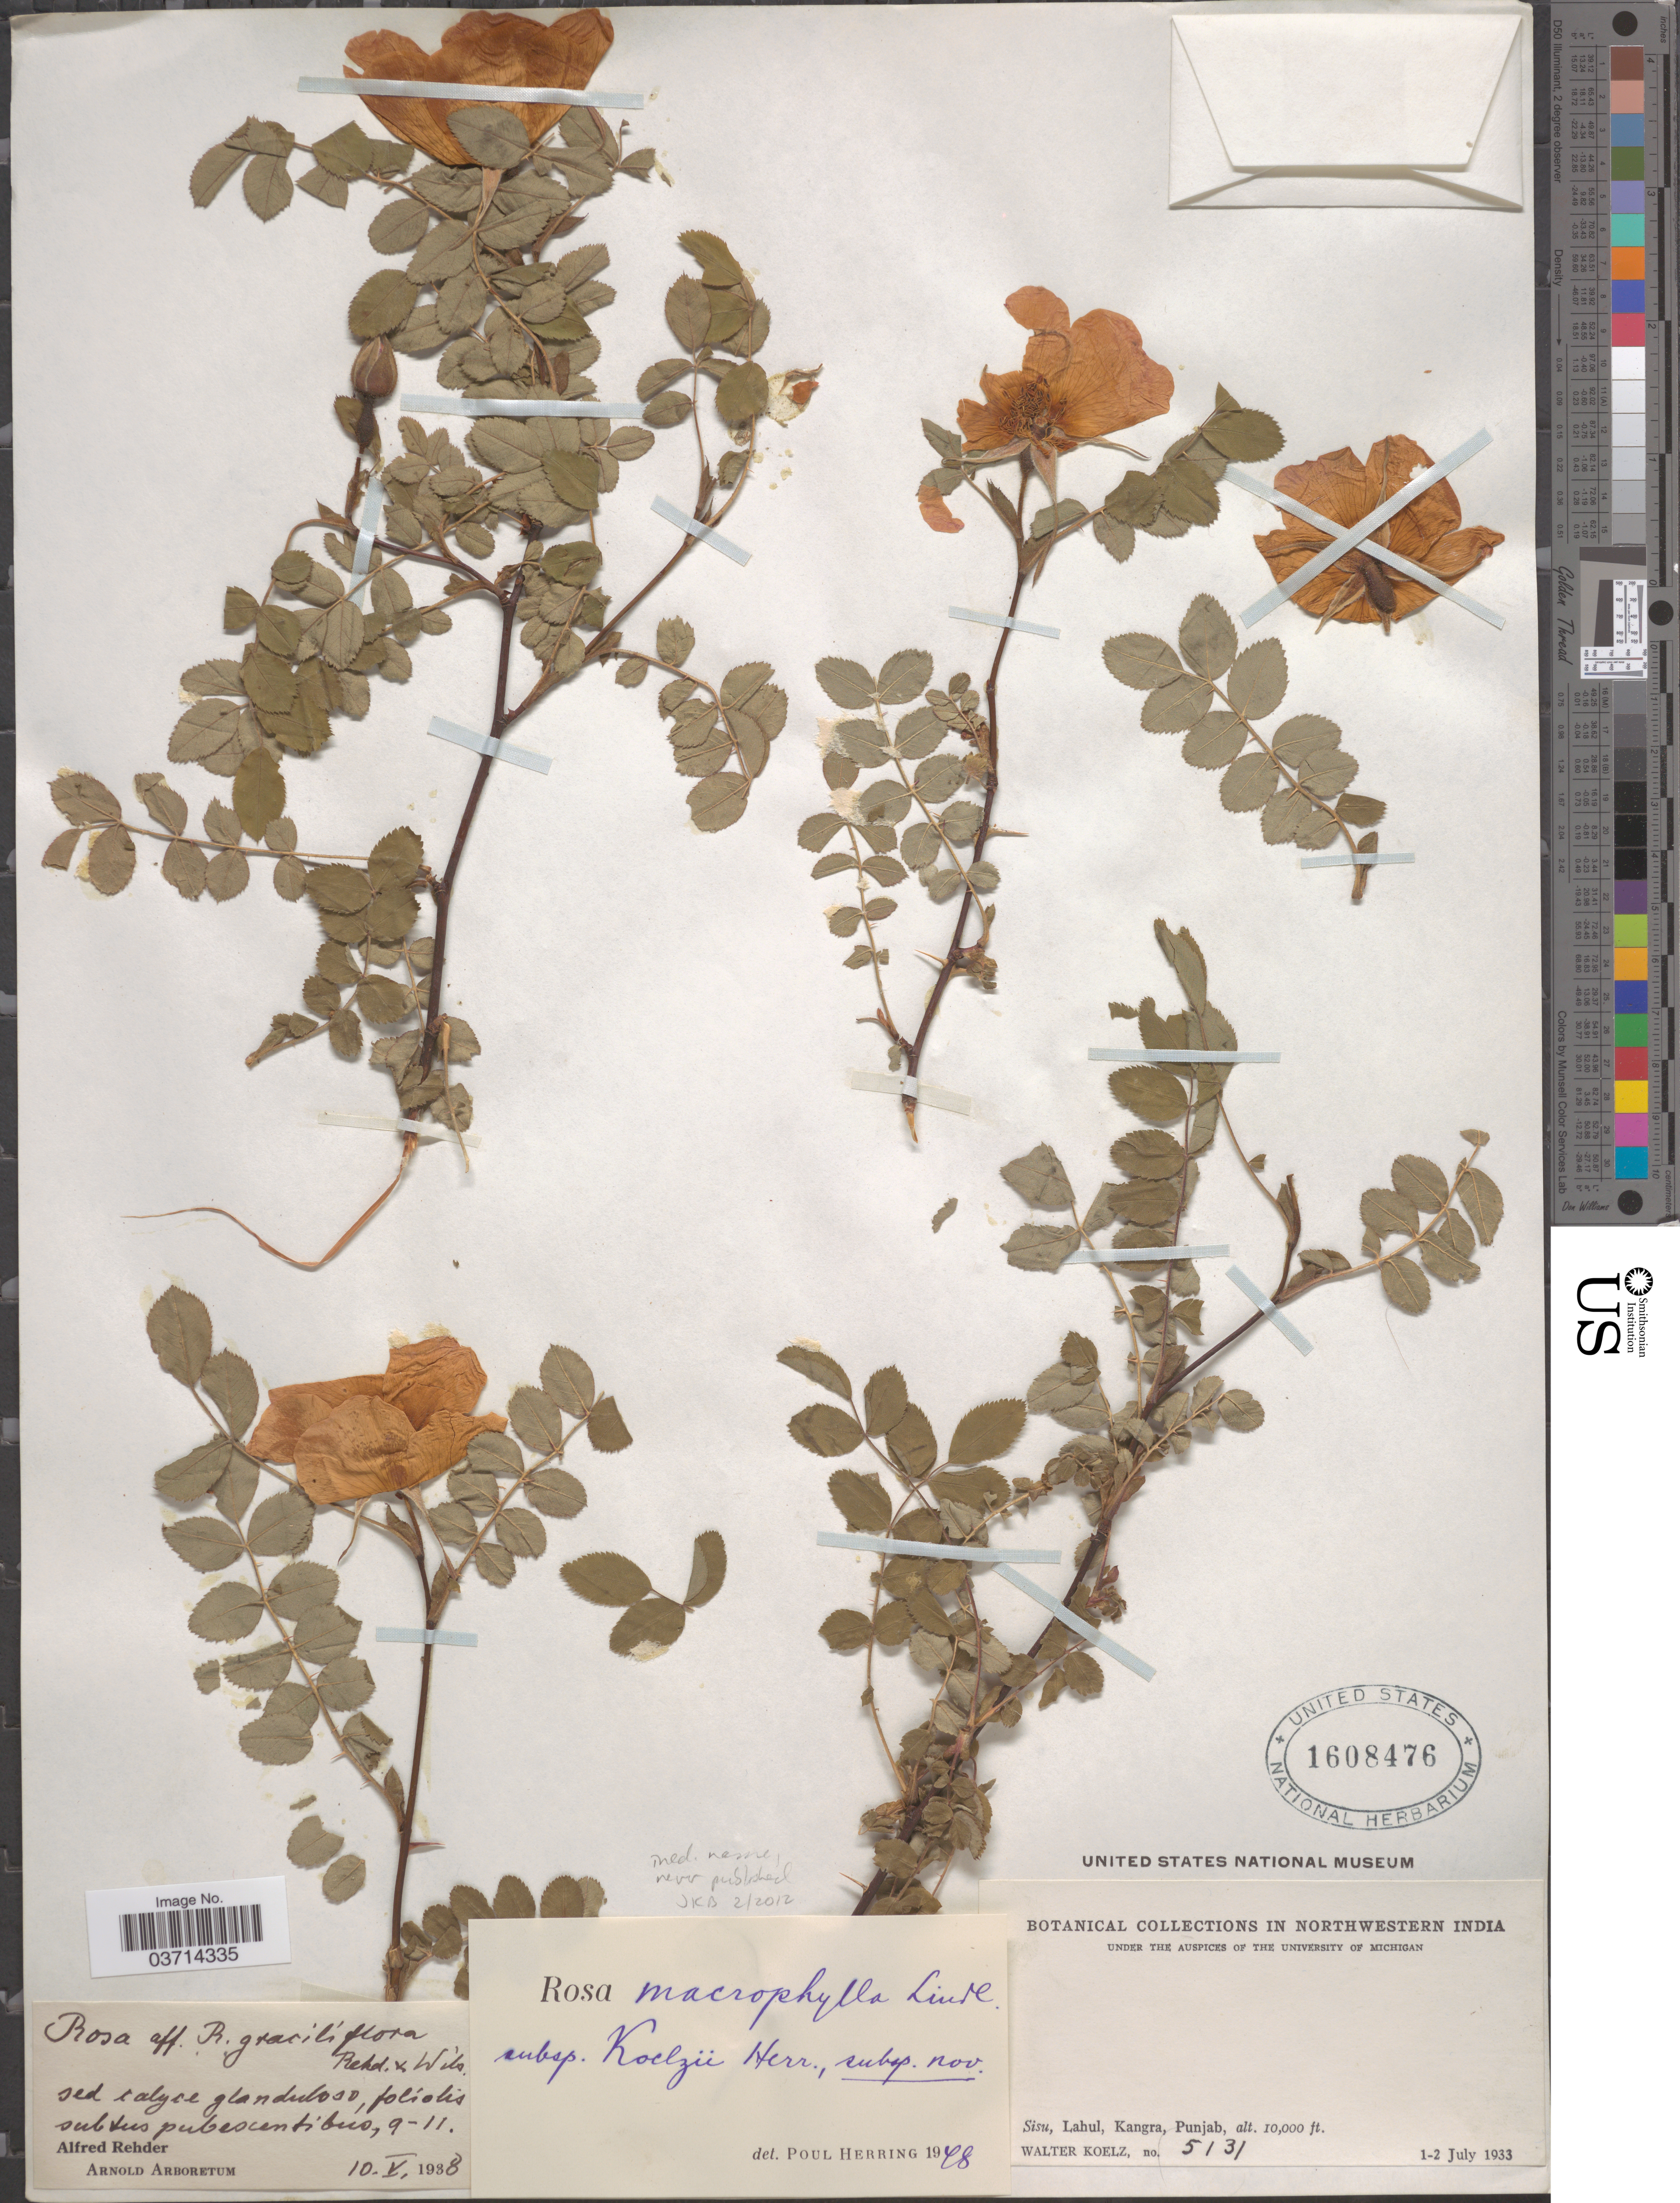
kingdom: Plantae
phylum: Tracheophyta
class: Magnoliopsida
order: Rosales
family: Rosaceae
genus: Rosa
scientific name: Rosa macrophylla subsp. koelzii P. Herring ined.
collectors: W. N. Koelz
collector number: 5131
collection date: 1933-07-01/1933-07-02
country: India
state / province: Punjab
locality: Northwestern India. Sisu, Lahul, Kangra.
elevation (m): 3048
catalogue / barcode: US 1608476